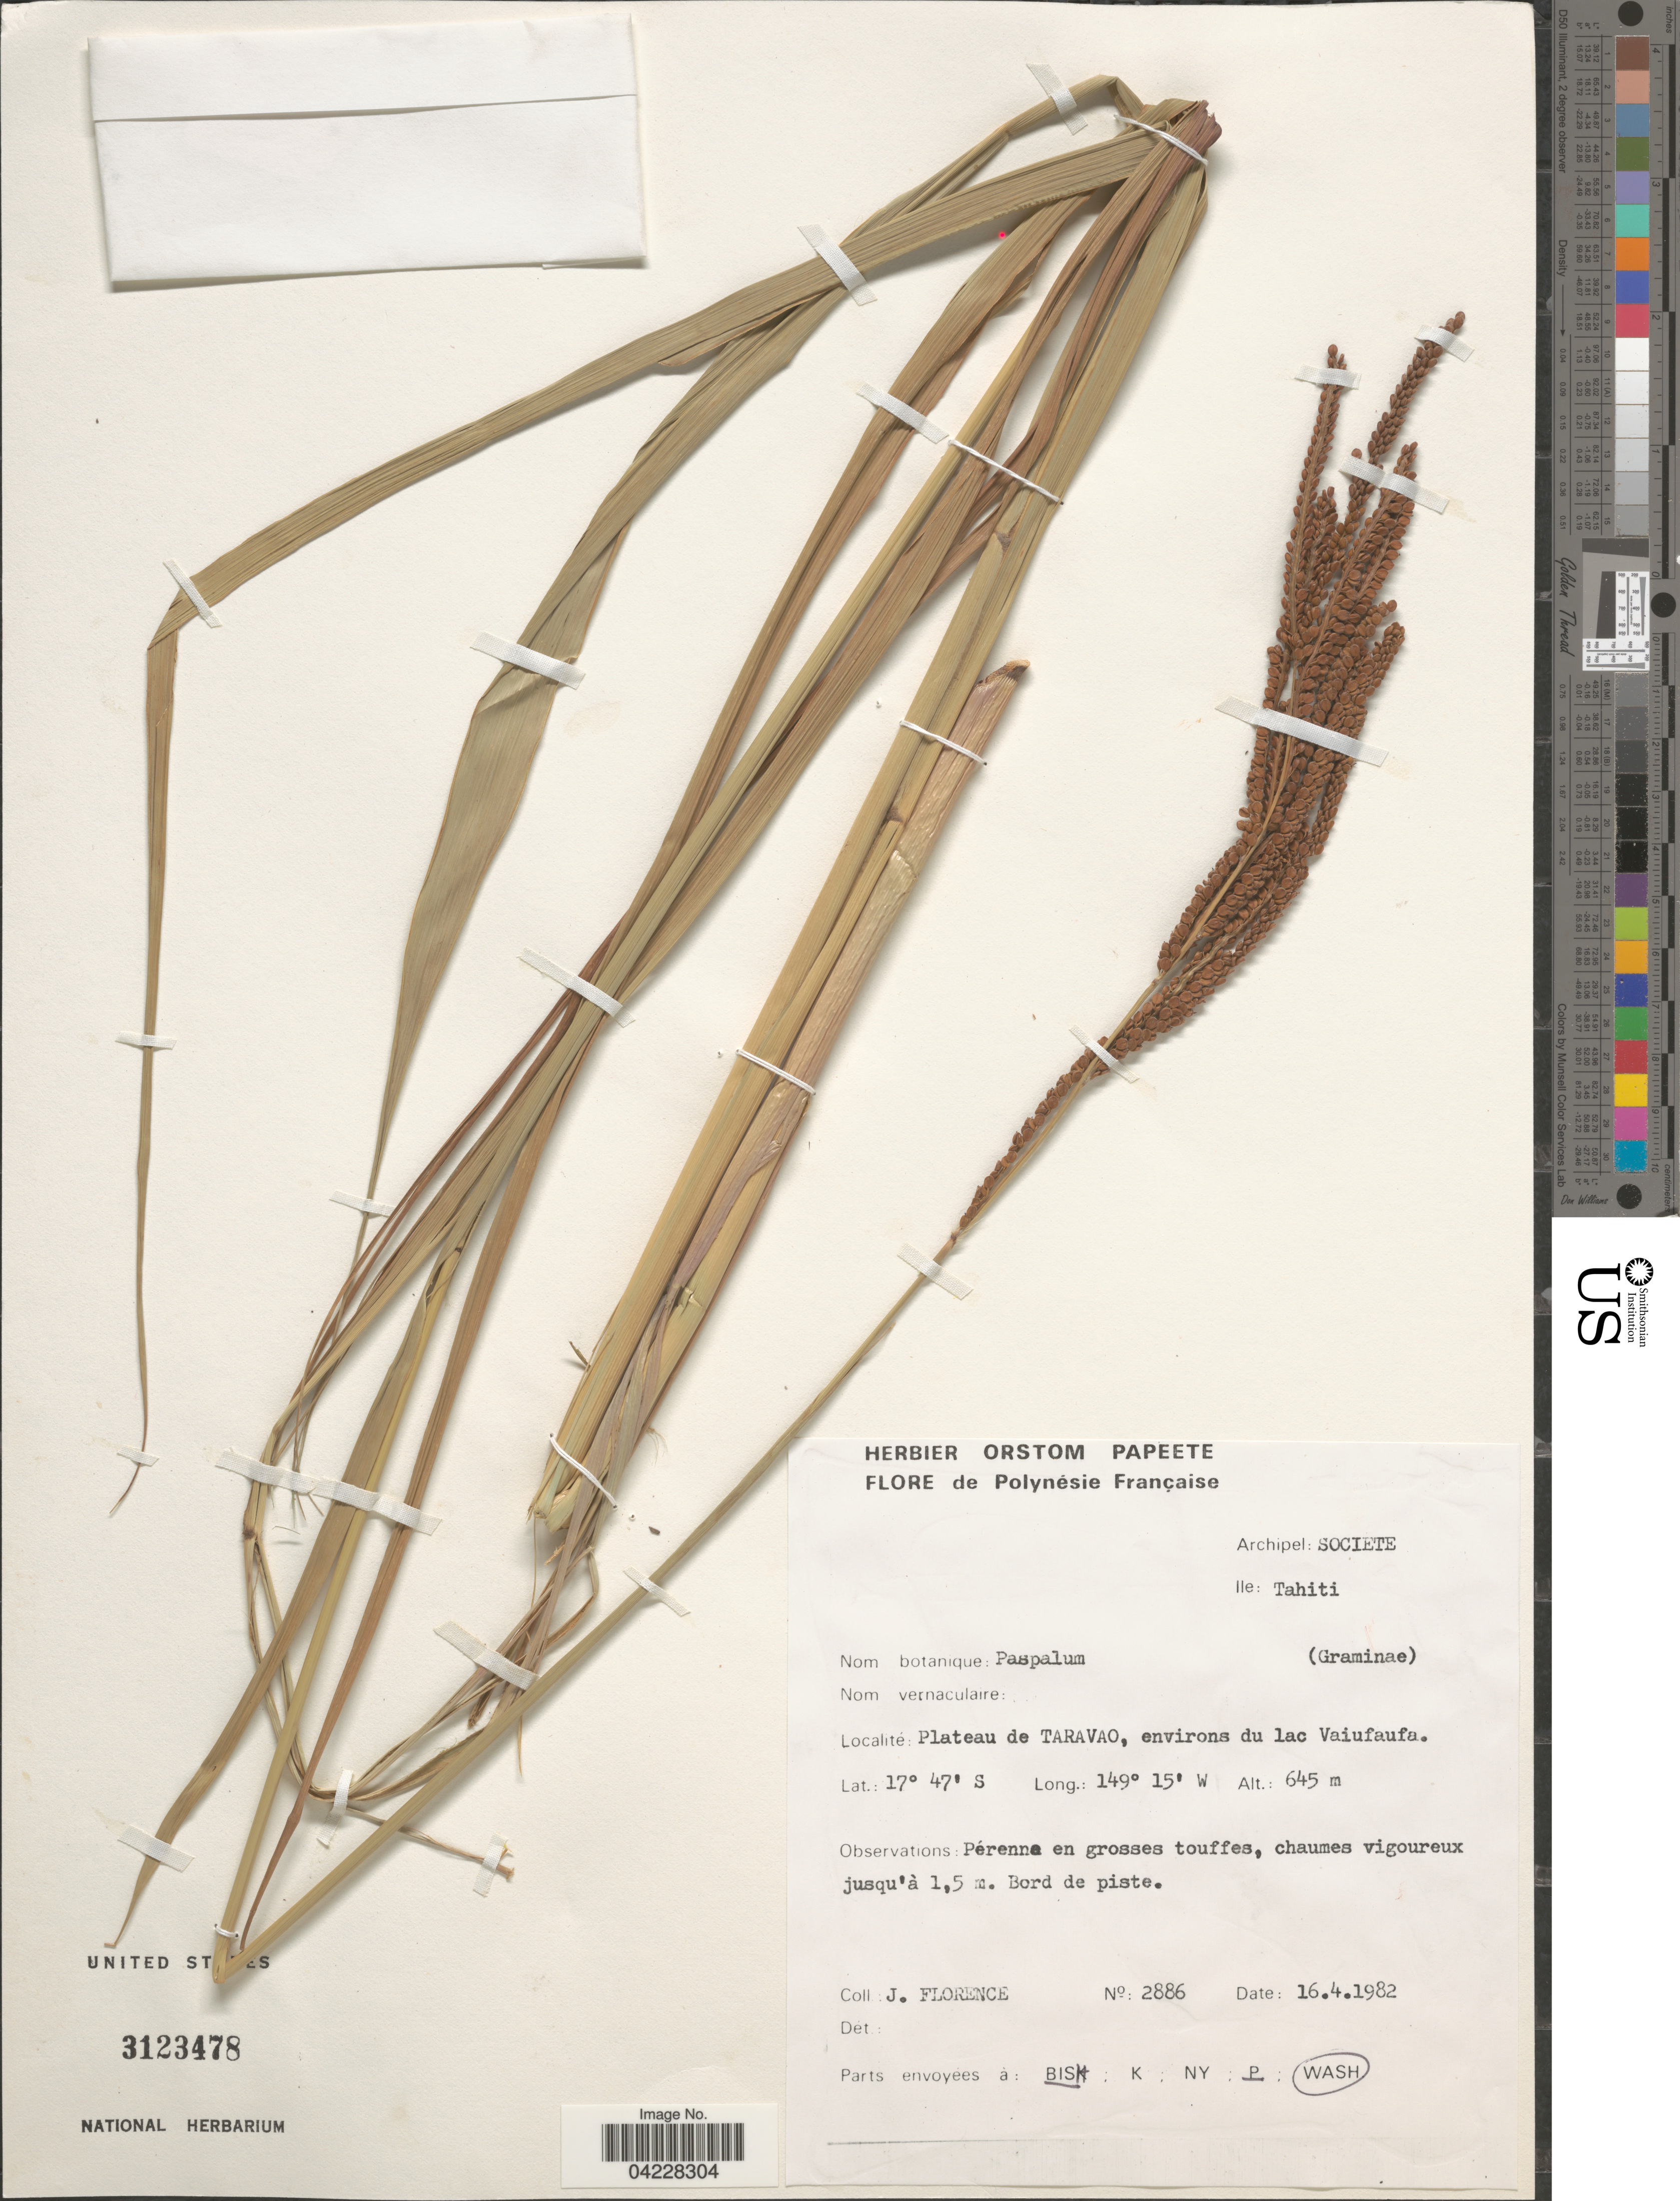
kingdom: Plantae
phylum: Tracheophyta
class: Liliopsida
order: Poales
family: Poaceae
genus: Paspalum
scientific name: Paspalum sp.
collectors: J. Florence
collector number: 2886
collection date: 1982-04-16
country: French Polynesia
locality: Archipel: Societe. Ile: Tahiti. Plateau de Taravao, environs du lac Vaiufaufa.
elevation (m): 645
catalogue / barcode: US 3123478